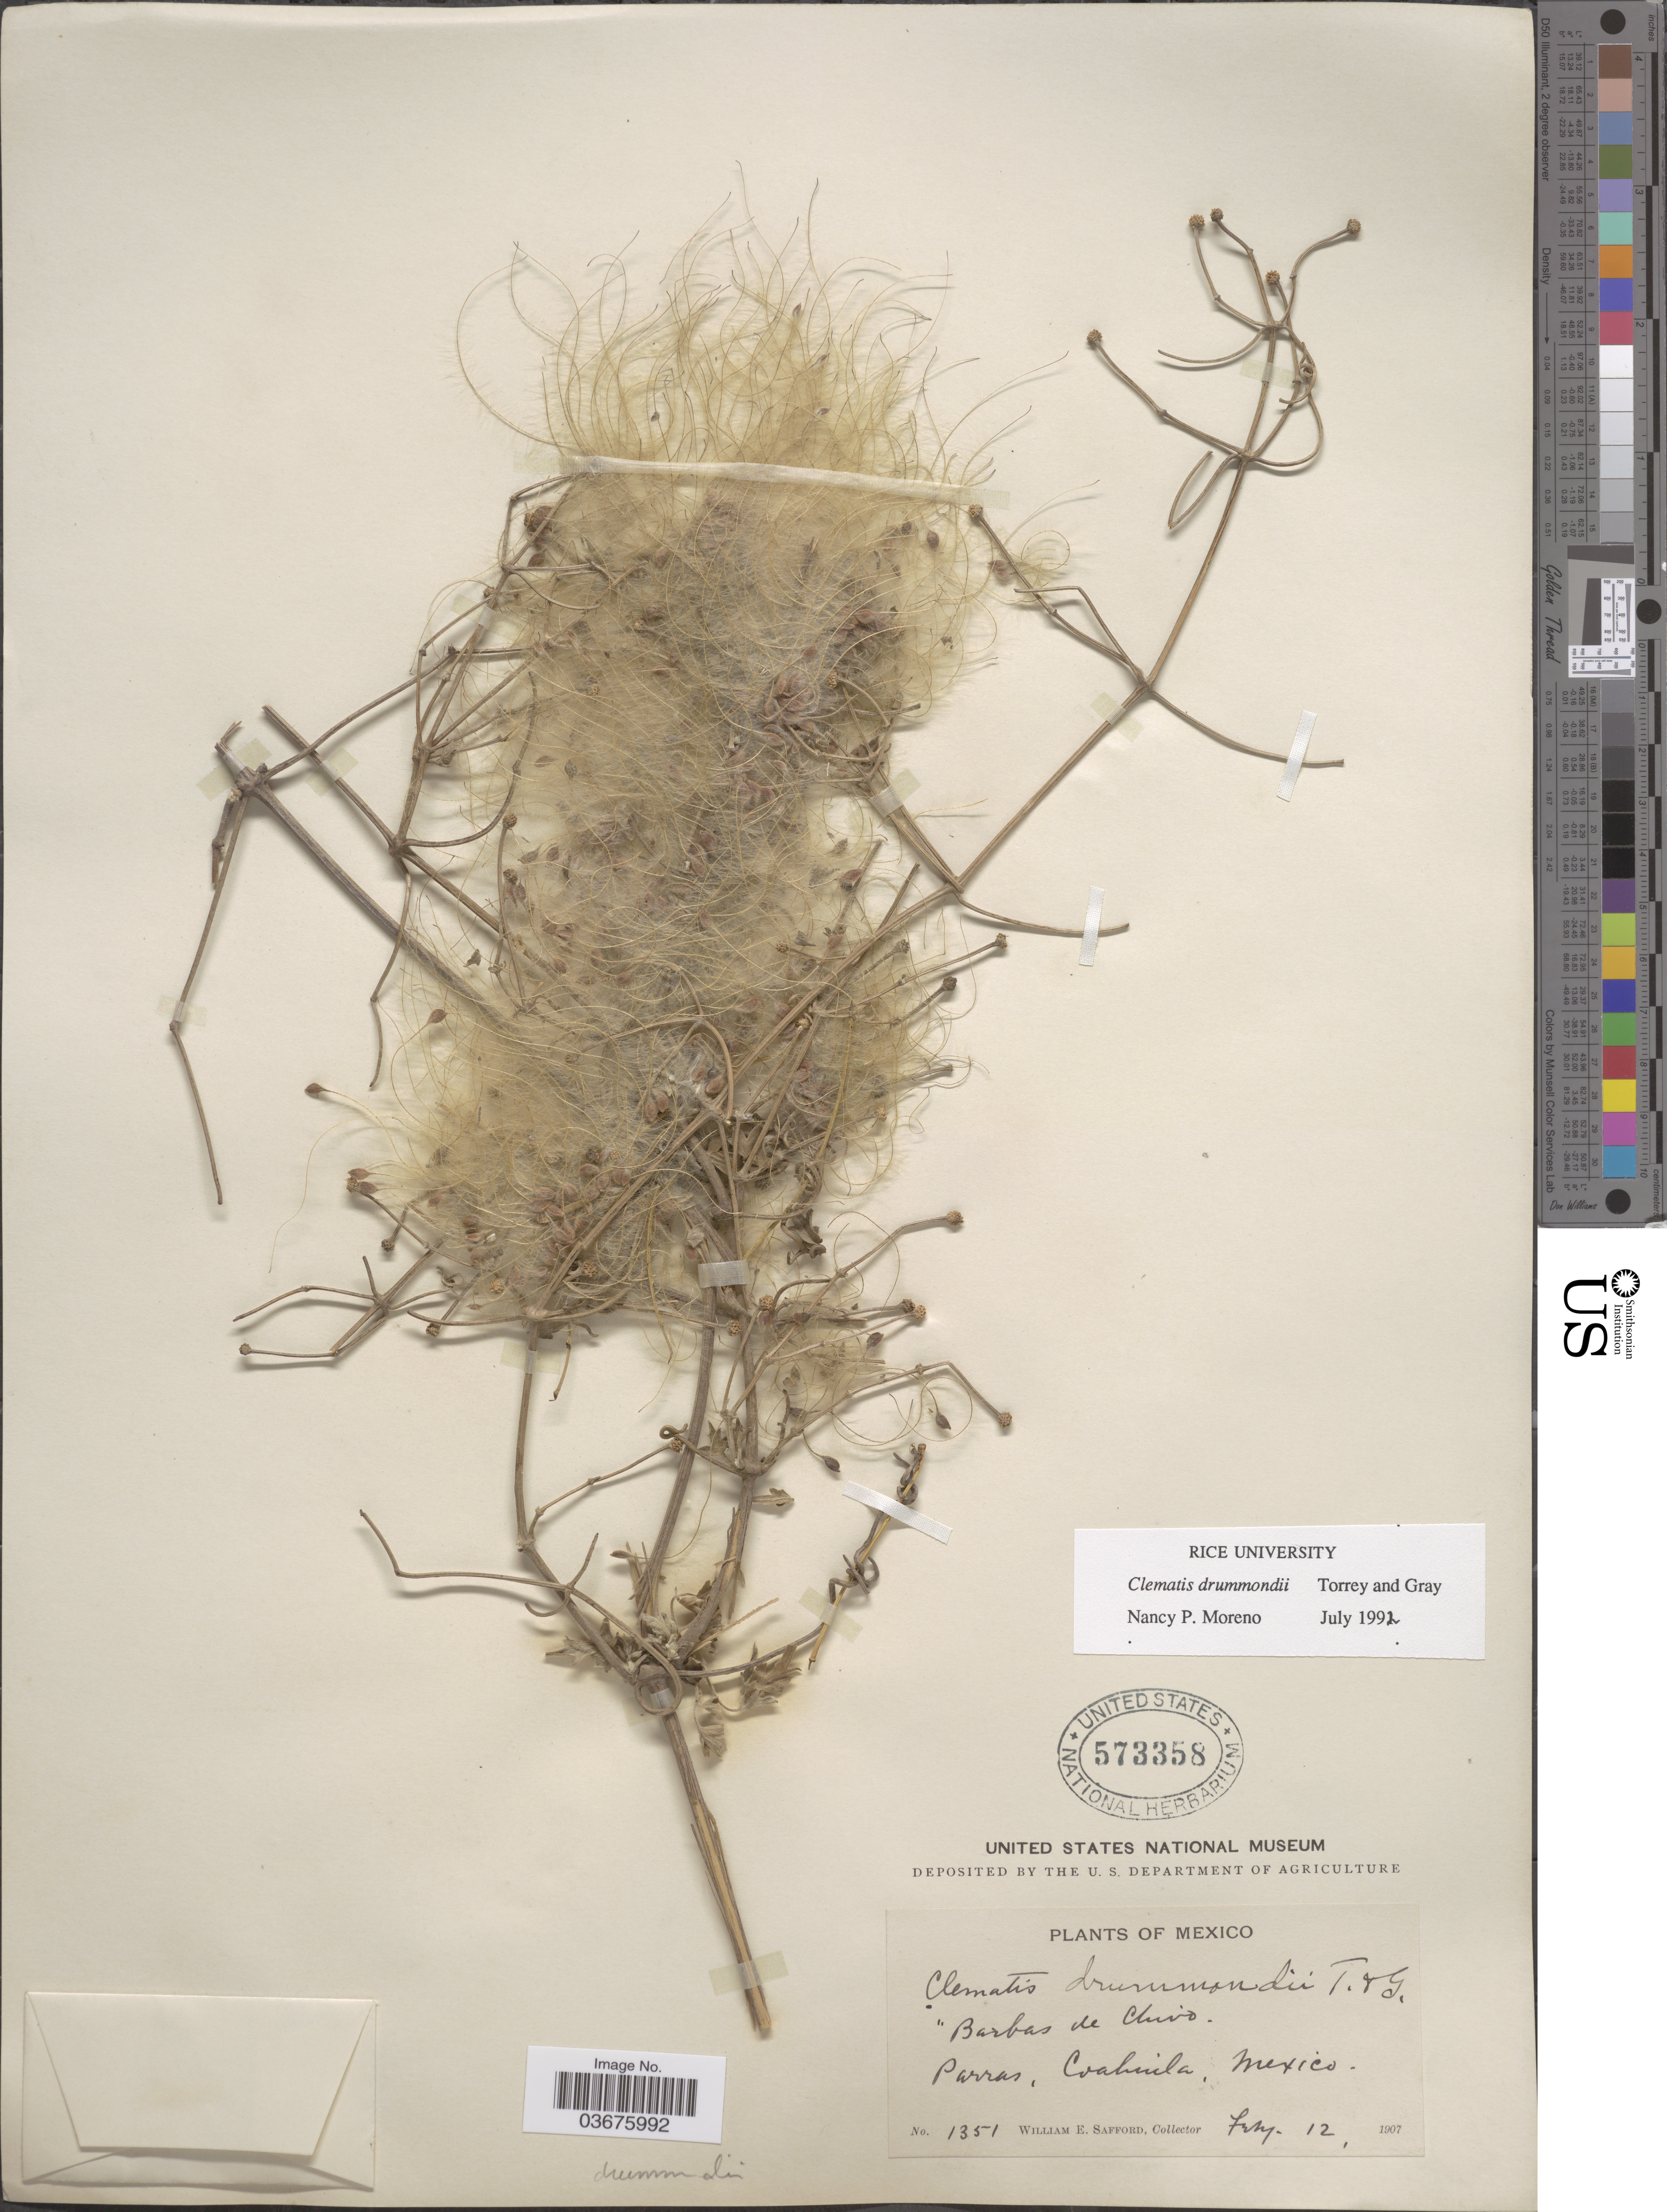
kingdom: Plantae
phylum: Tracheophyta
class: Magnoliopsida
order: Ranunculales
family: Ranunculaceae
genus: Clematis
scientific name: Clematis drummondii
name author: Torr. & A. Gray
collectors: W. E. Safford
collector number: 1351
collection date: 1907-02-12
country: Mexico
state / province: Coahuila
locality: Parras.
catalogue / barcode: US 573358